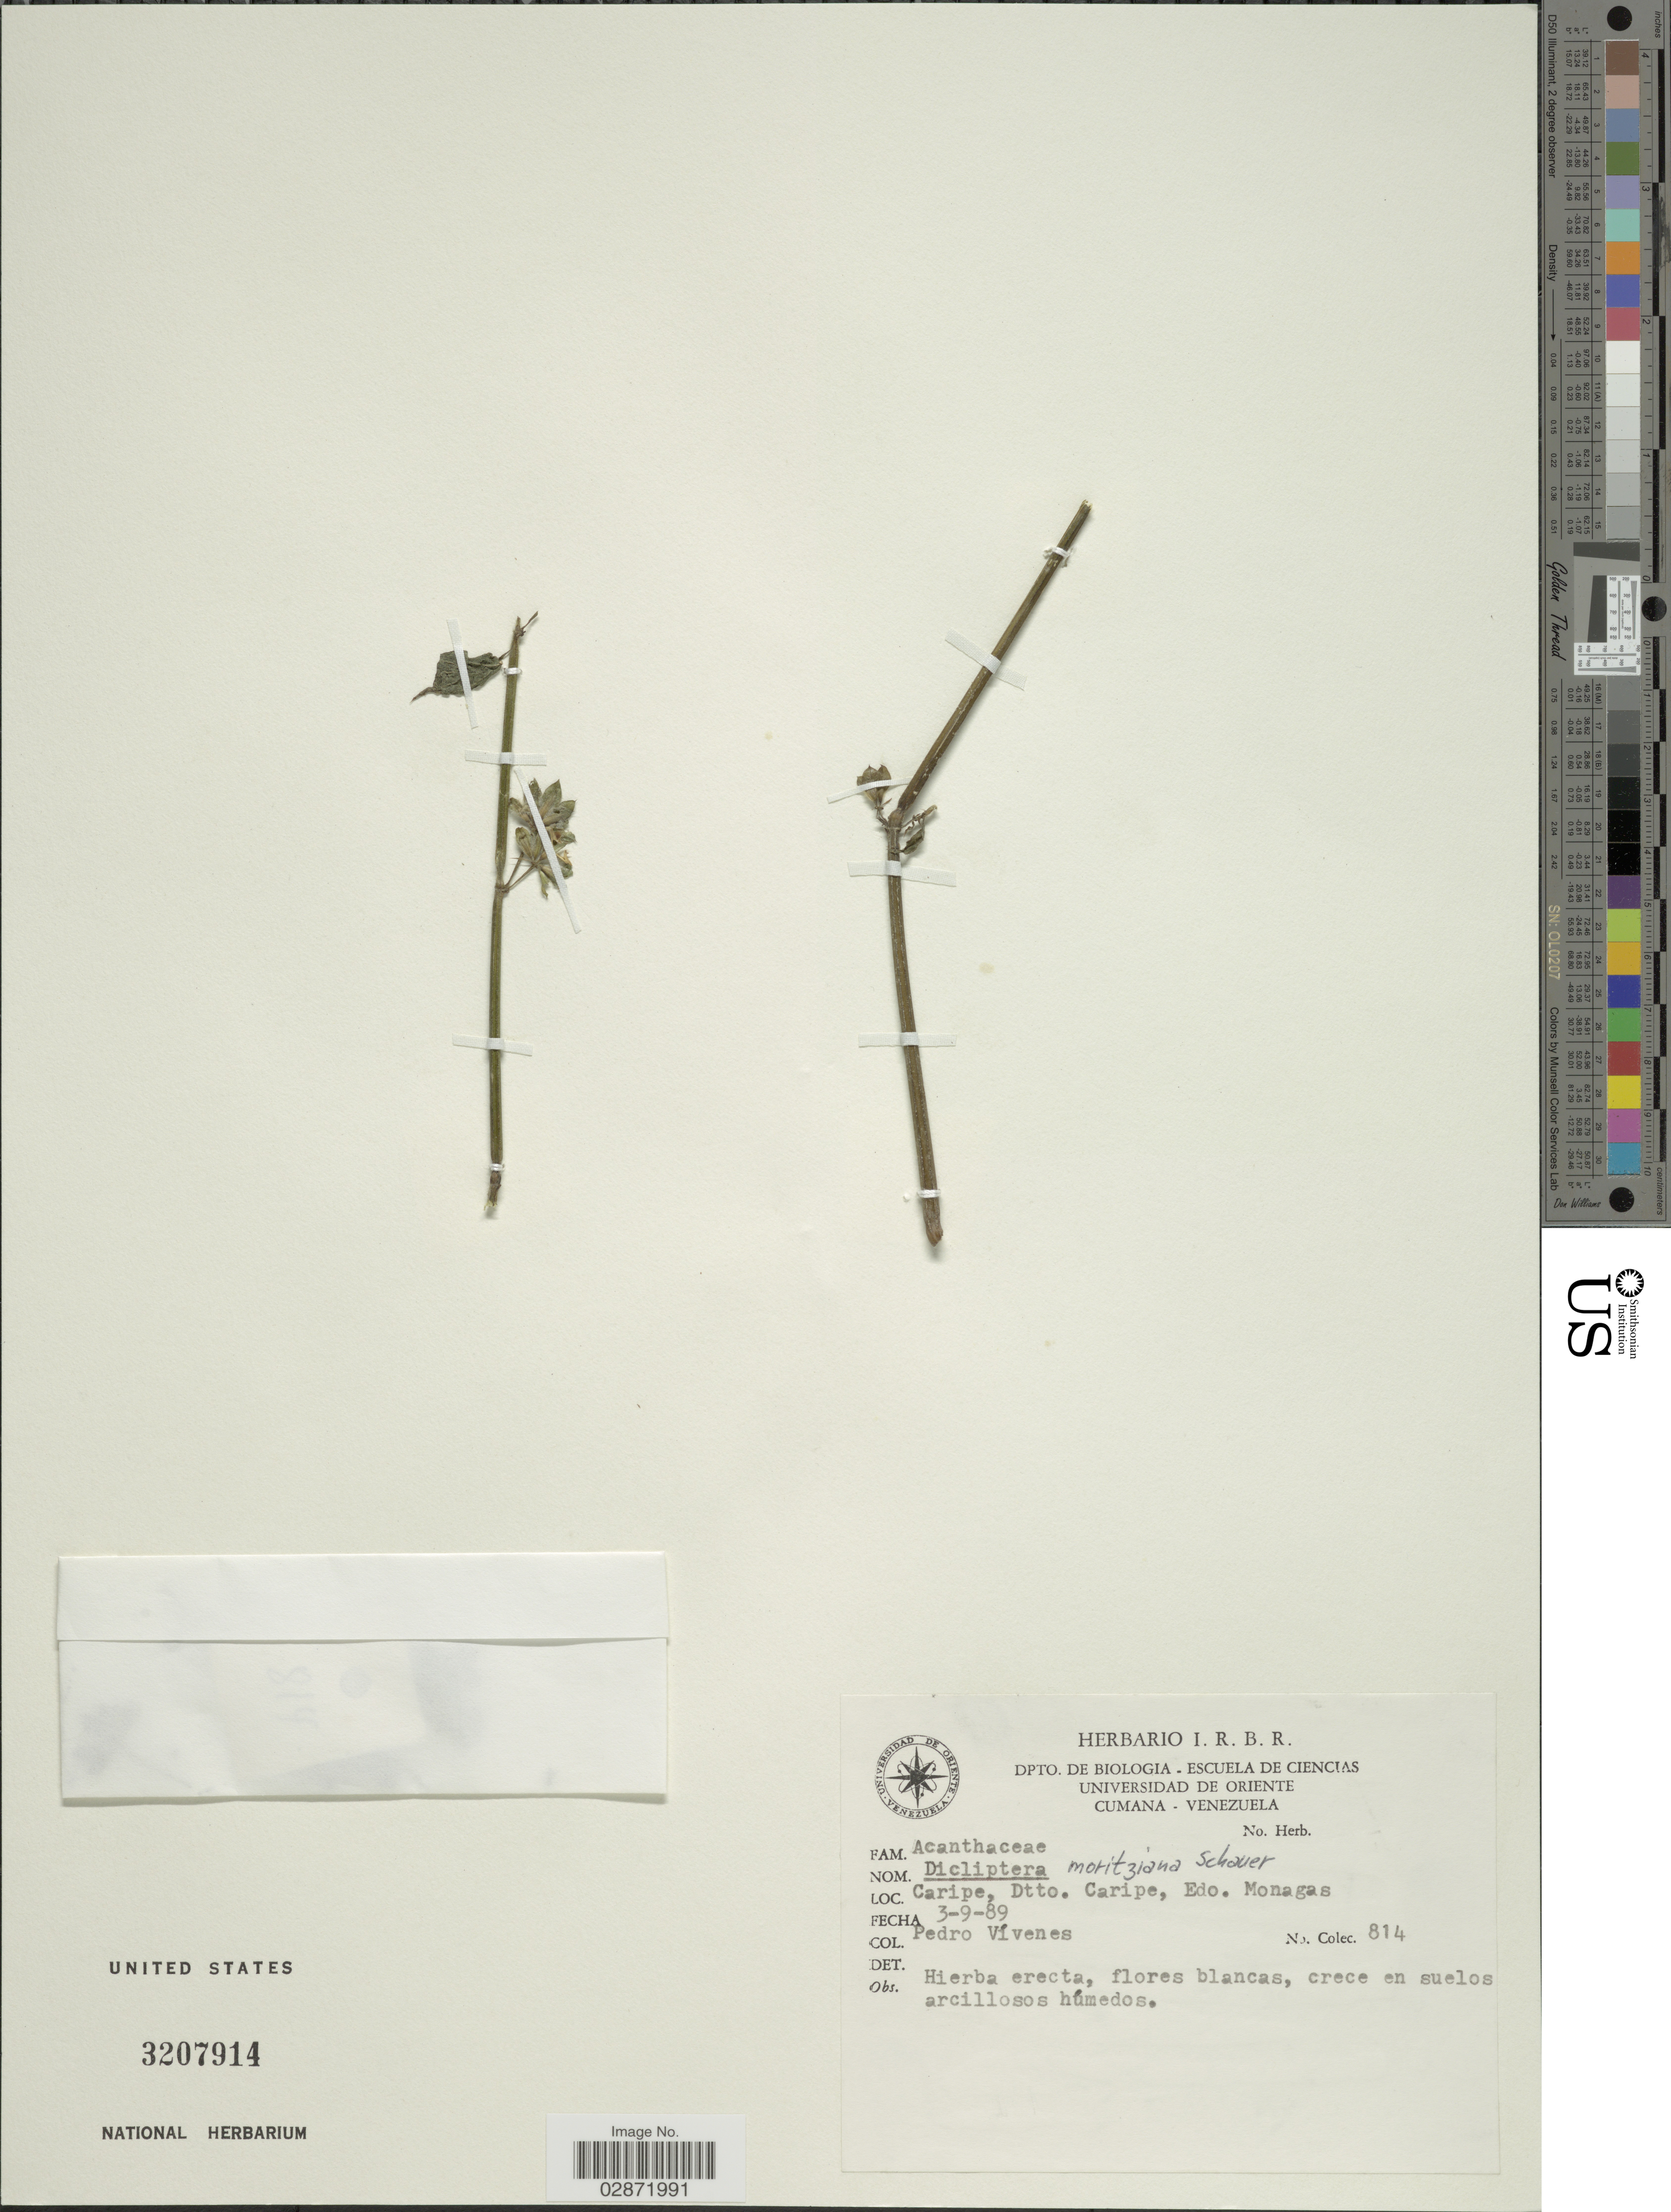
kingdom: Plantae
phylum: Tracheophyta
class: Magnoliopsida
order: Lamiales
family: Acanthaceae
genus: Dicliptera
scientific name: Dicliptera moritziana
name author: S. Schauer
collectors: P. Vivenes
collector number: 814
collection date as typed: Transcribed d/m/y: 3/9/89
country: Venezuela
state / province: Monagas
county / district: Caripe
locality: Caripe, Dtto. Caripe, Edo. Monagas.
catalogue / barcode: US 3207914